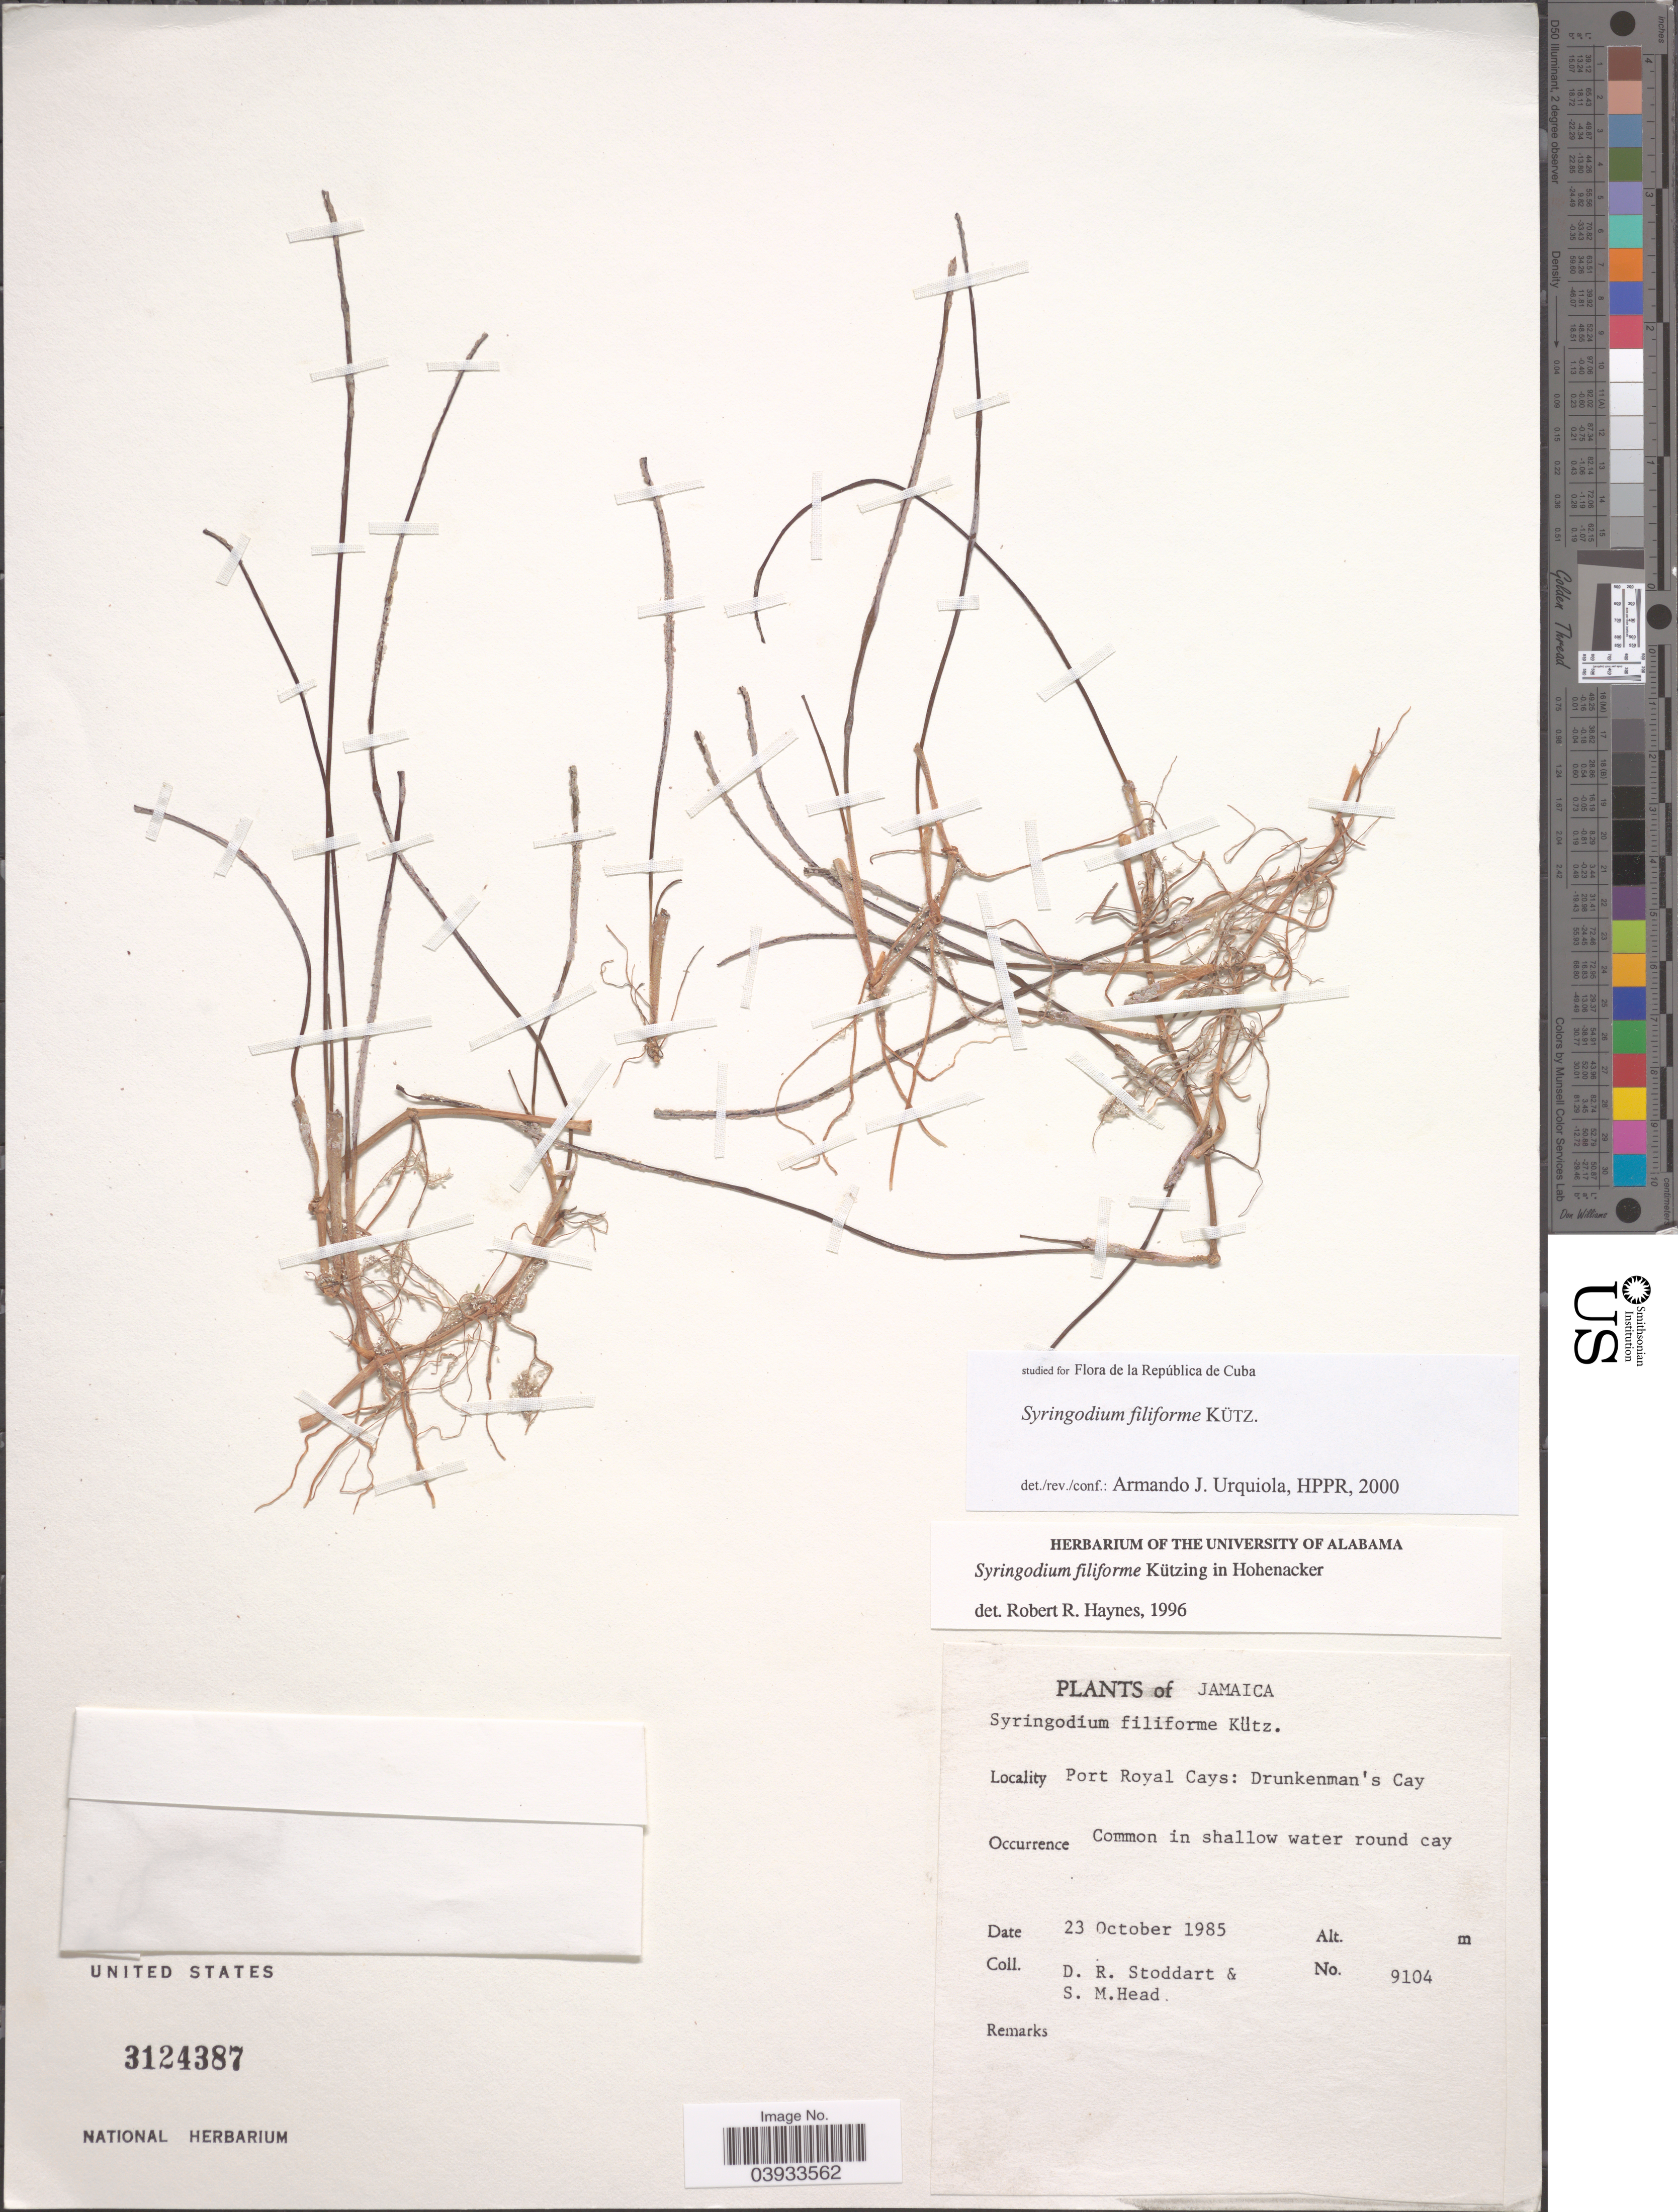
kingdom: Plantae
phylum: Tracheophyta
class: Liliopsida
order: Alismatales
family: Cymodoceaceae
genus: Syringodium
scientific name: Syringodium filiforme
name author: Kütz.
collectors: D. R. Stoddart & S. Head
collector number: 9104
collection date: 1985-10-23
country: Jamaica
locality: Port Royal Cays: Drunkenman's Cay.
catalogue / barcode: US 3124387